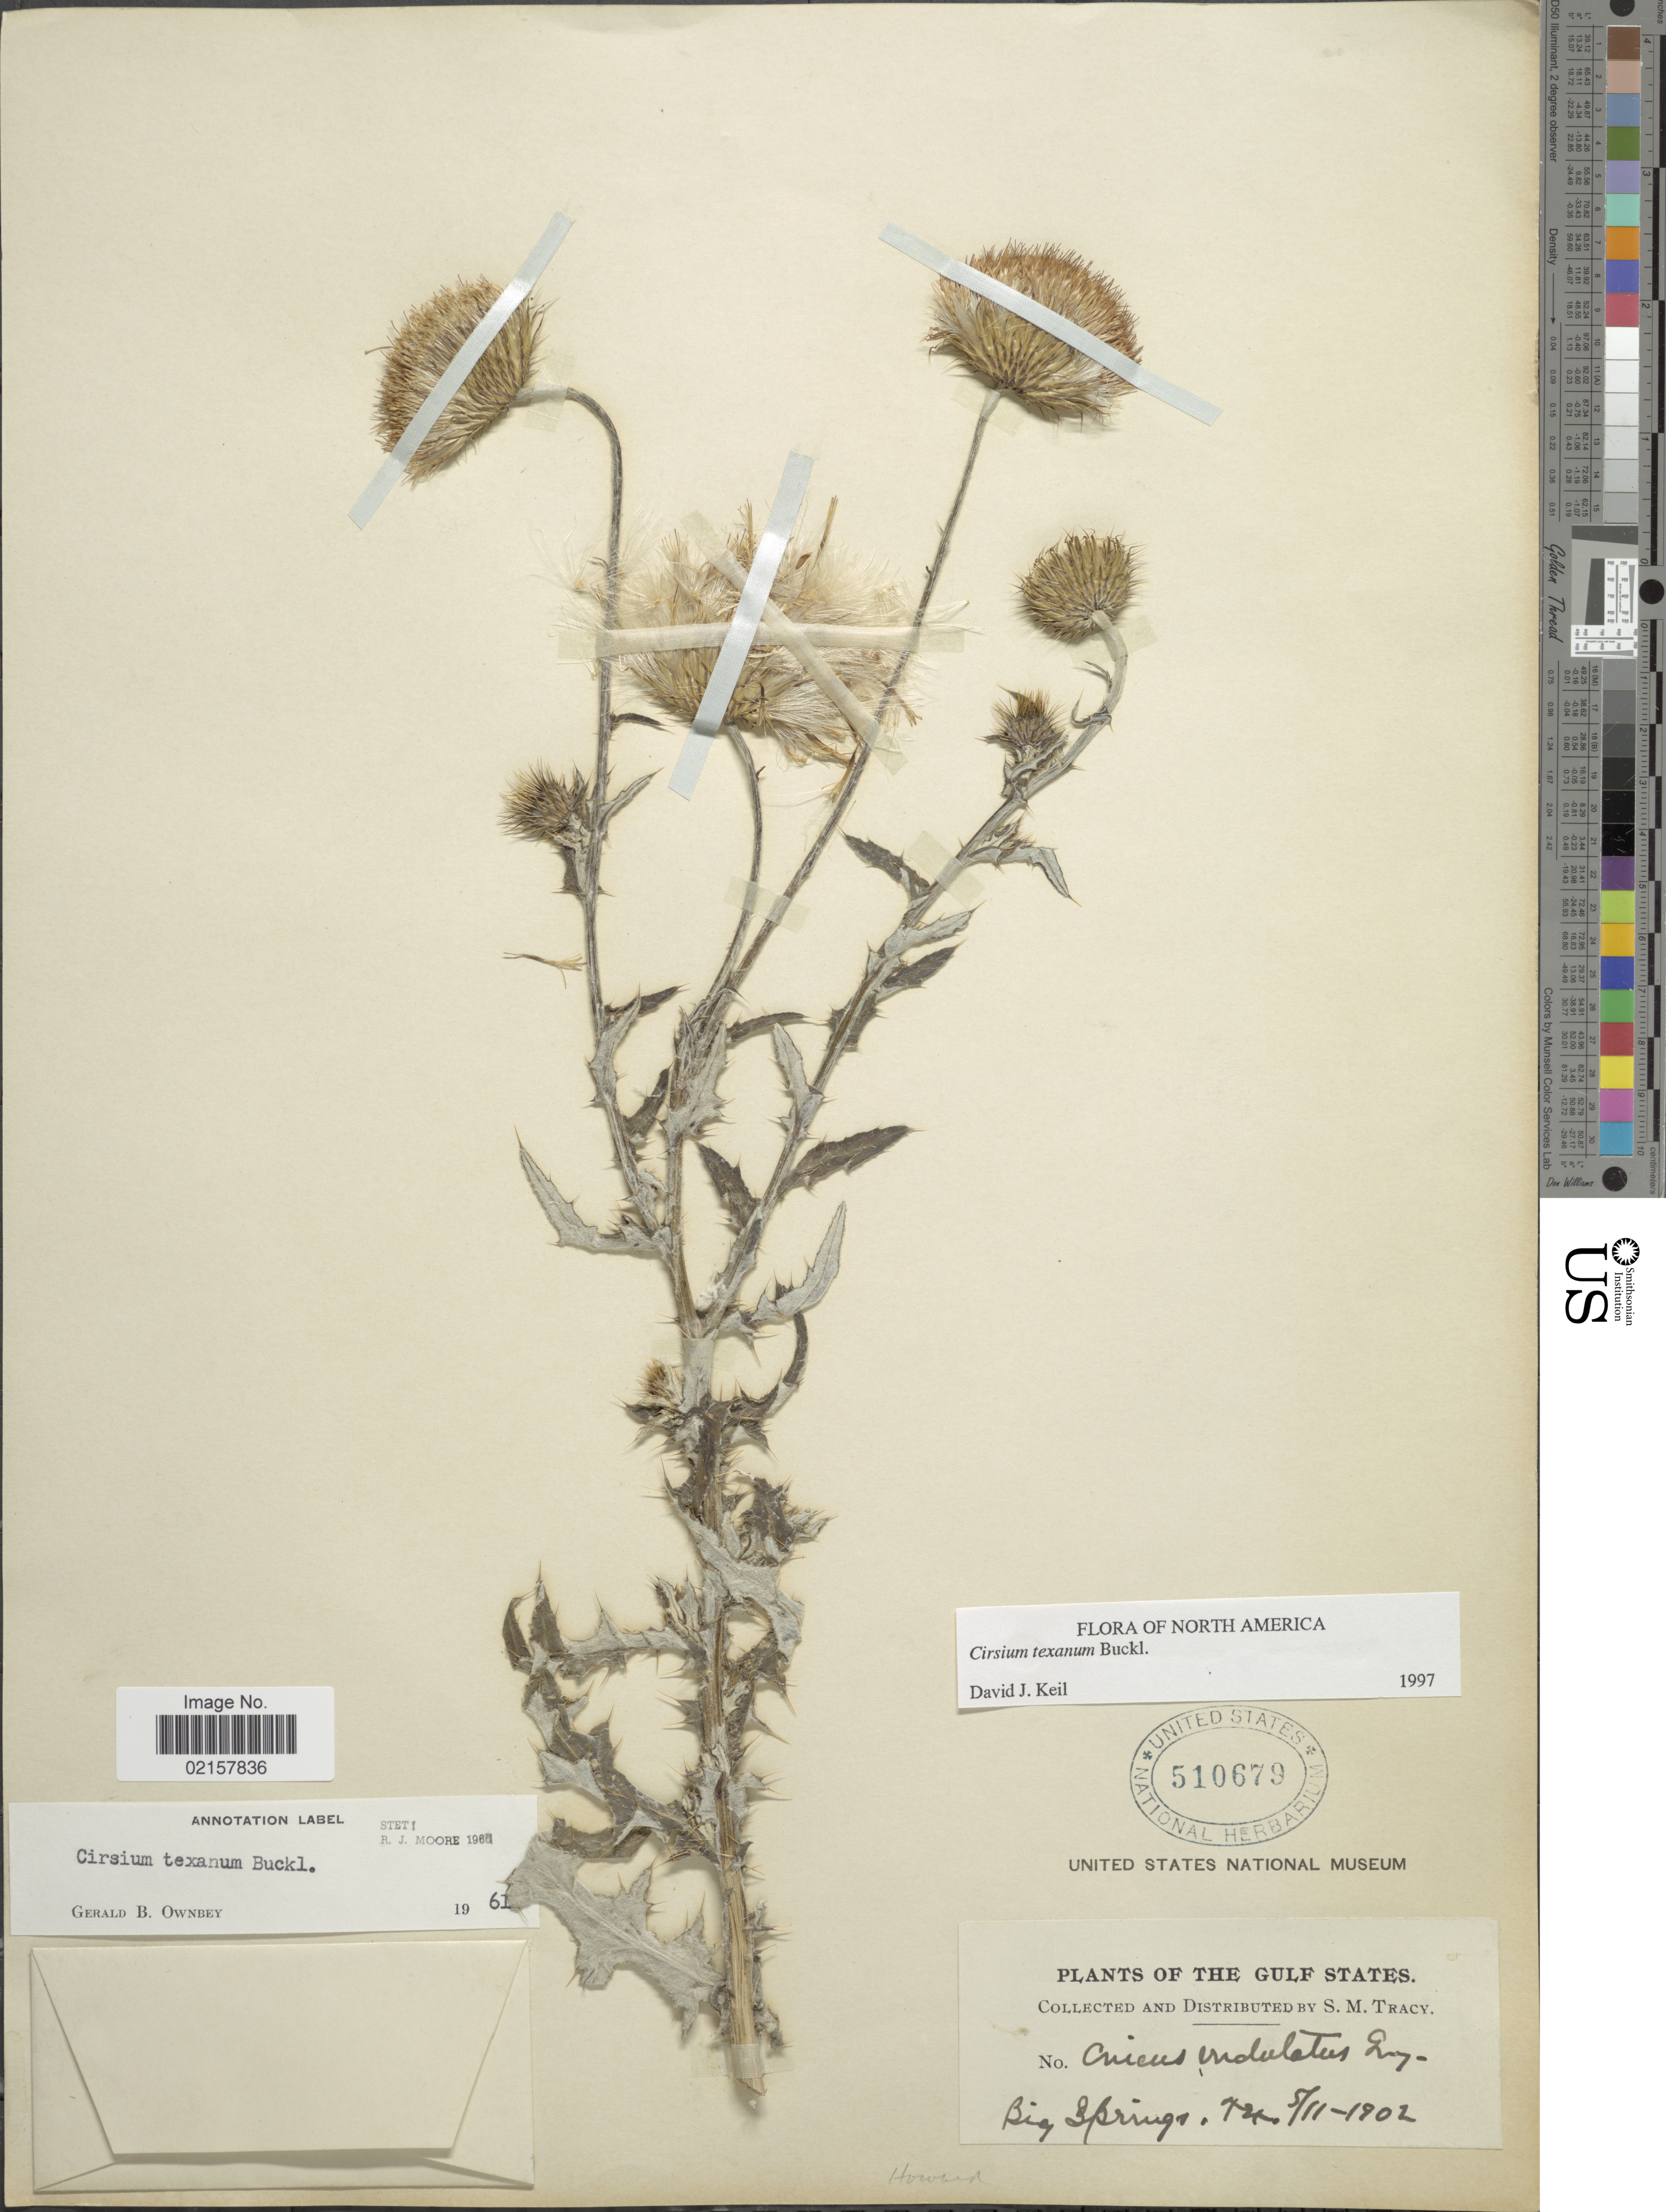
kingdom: Plantae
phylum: Tracheophyta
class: Magnoliopsida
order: Asterales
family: Asteraceae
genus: Cirsium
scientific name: Cirsium texanum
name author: Buckley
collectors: S. M. Tracy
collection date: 1902-05-11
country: United States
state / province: Texas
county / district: Howard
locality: The Gulf States, Big Spring.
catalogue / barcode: US 510679